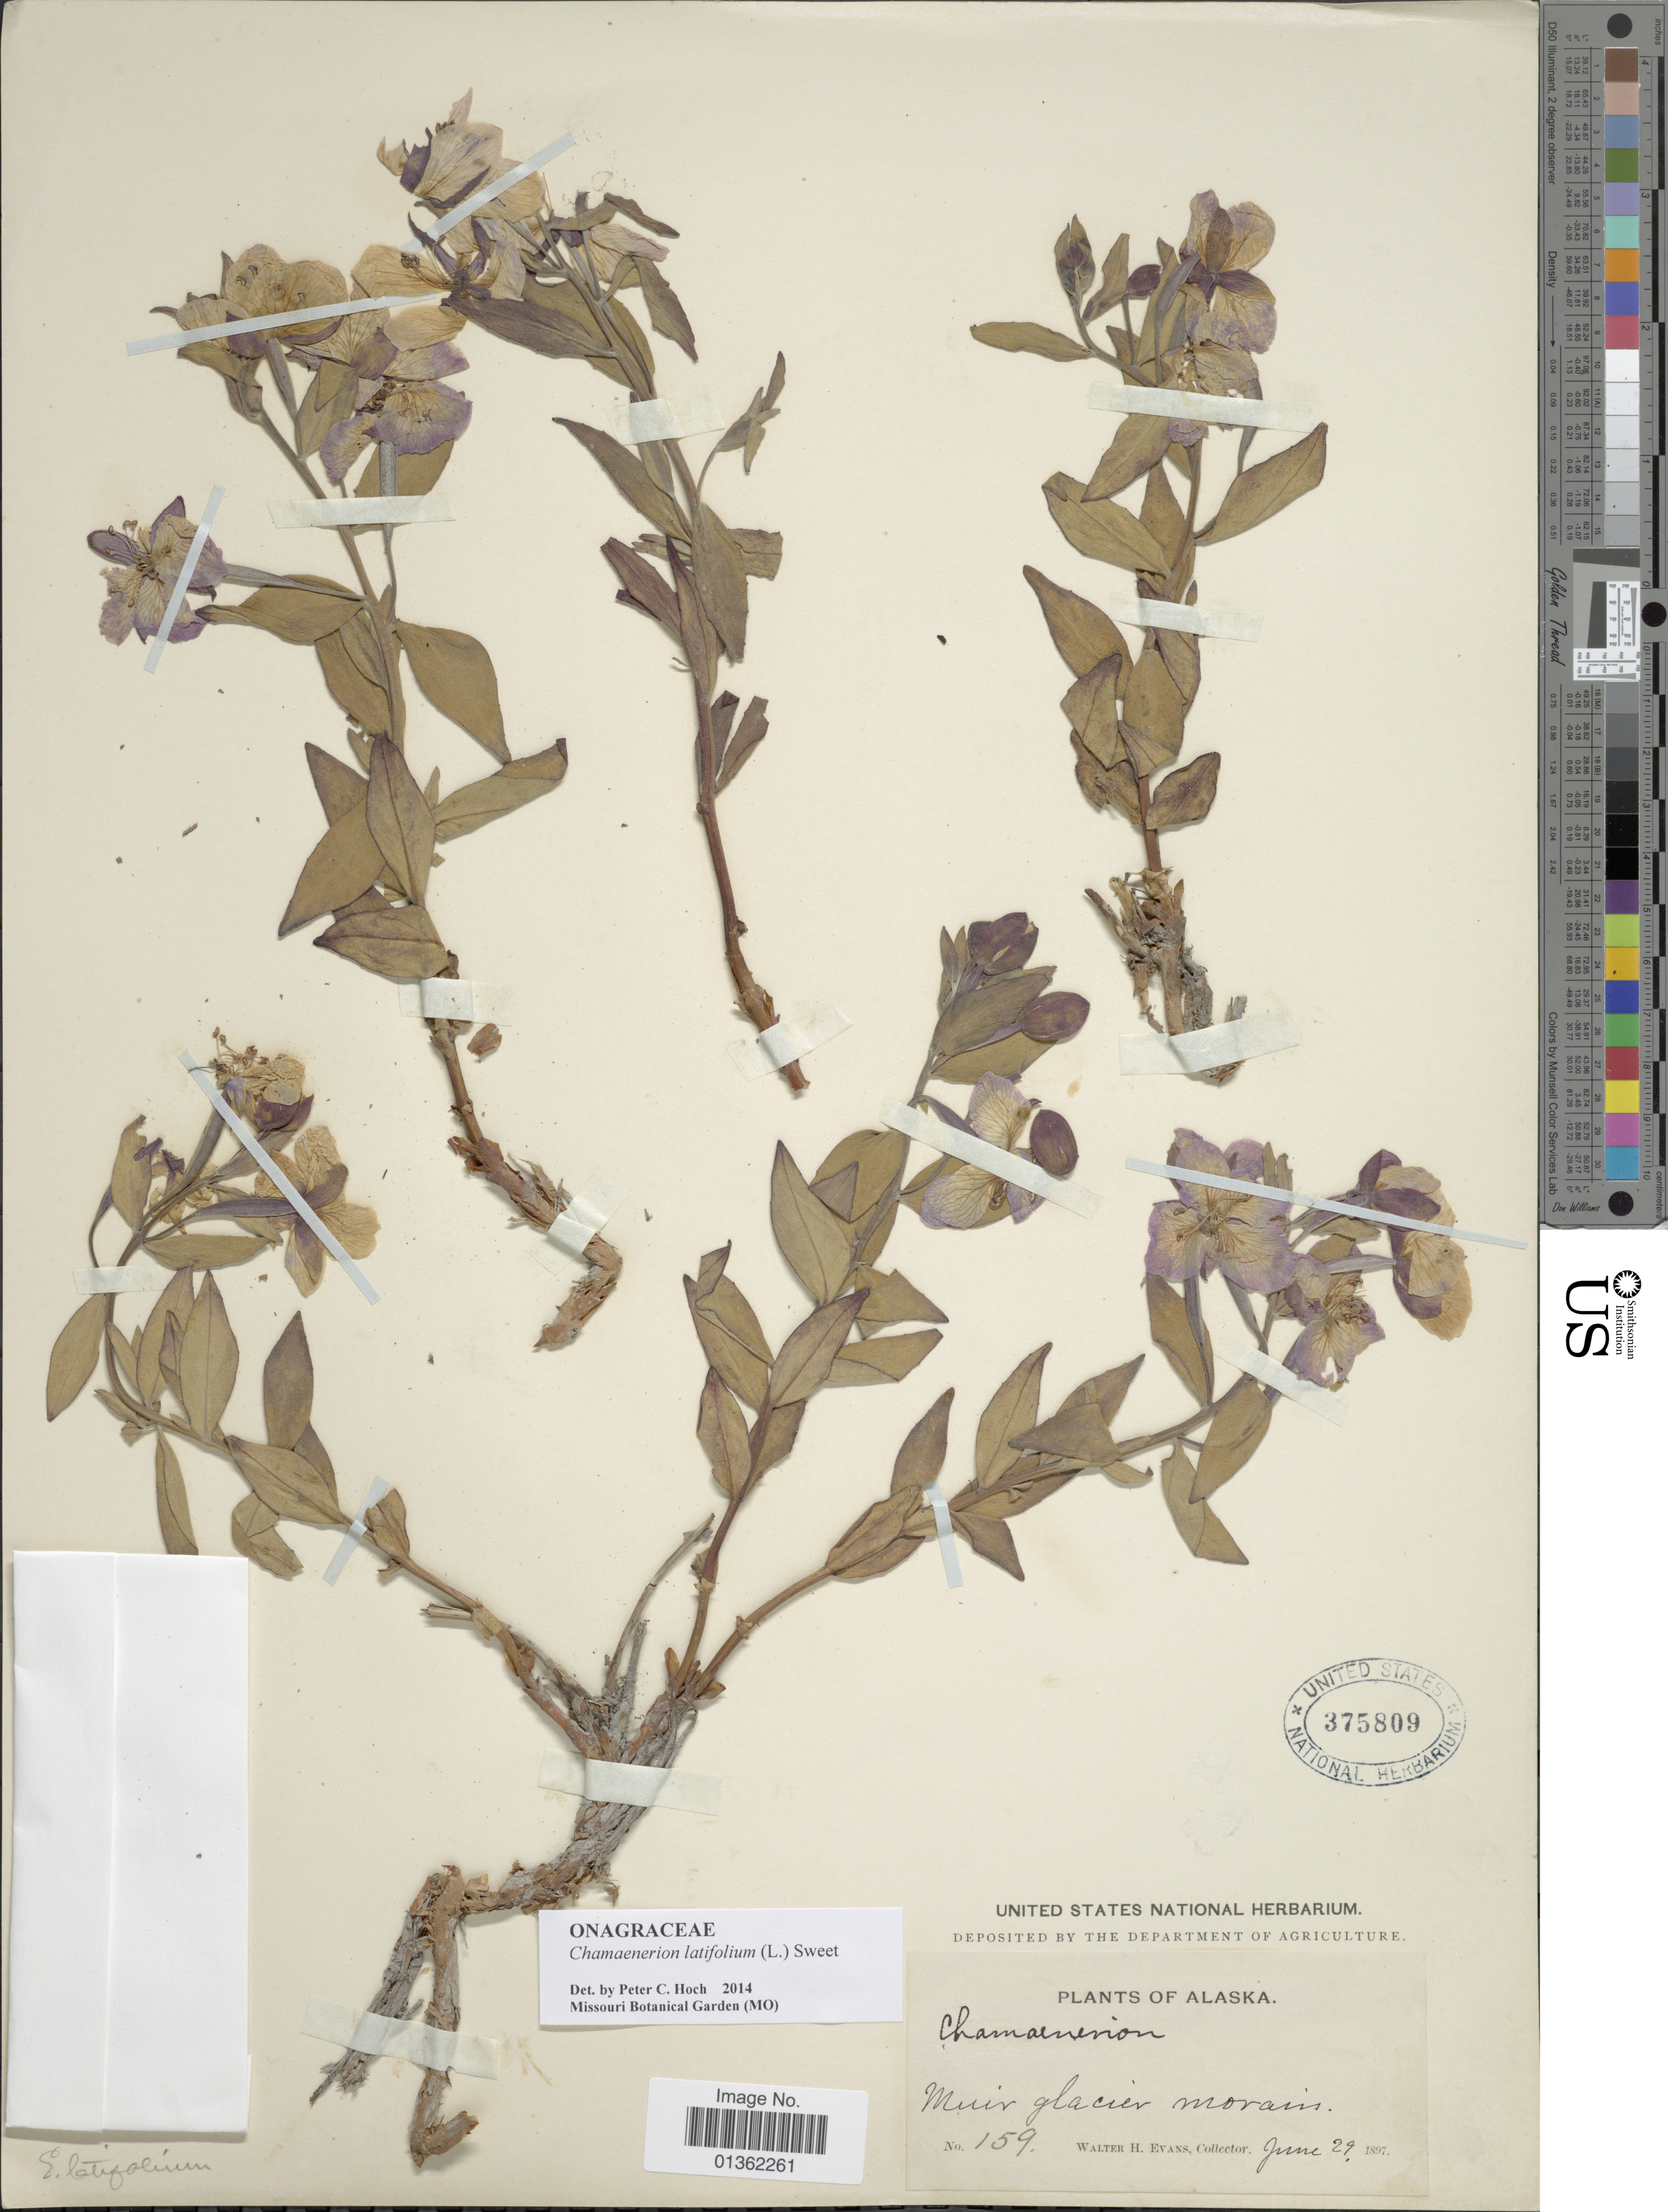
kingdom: Plantae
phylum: Tracheophyta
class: Magnoliopsida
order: Myrtales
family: Onagraceae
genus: Chamaenerion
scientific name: Chamaenerion latifolium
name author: (L.) Th. Fr. & Lange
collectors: W. H. Evans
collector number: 159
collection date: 1897-06-29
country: United States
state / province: Alaska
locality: Muir glacier morain.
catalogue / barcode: US 375809